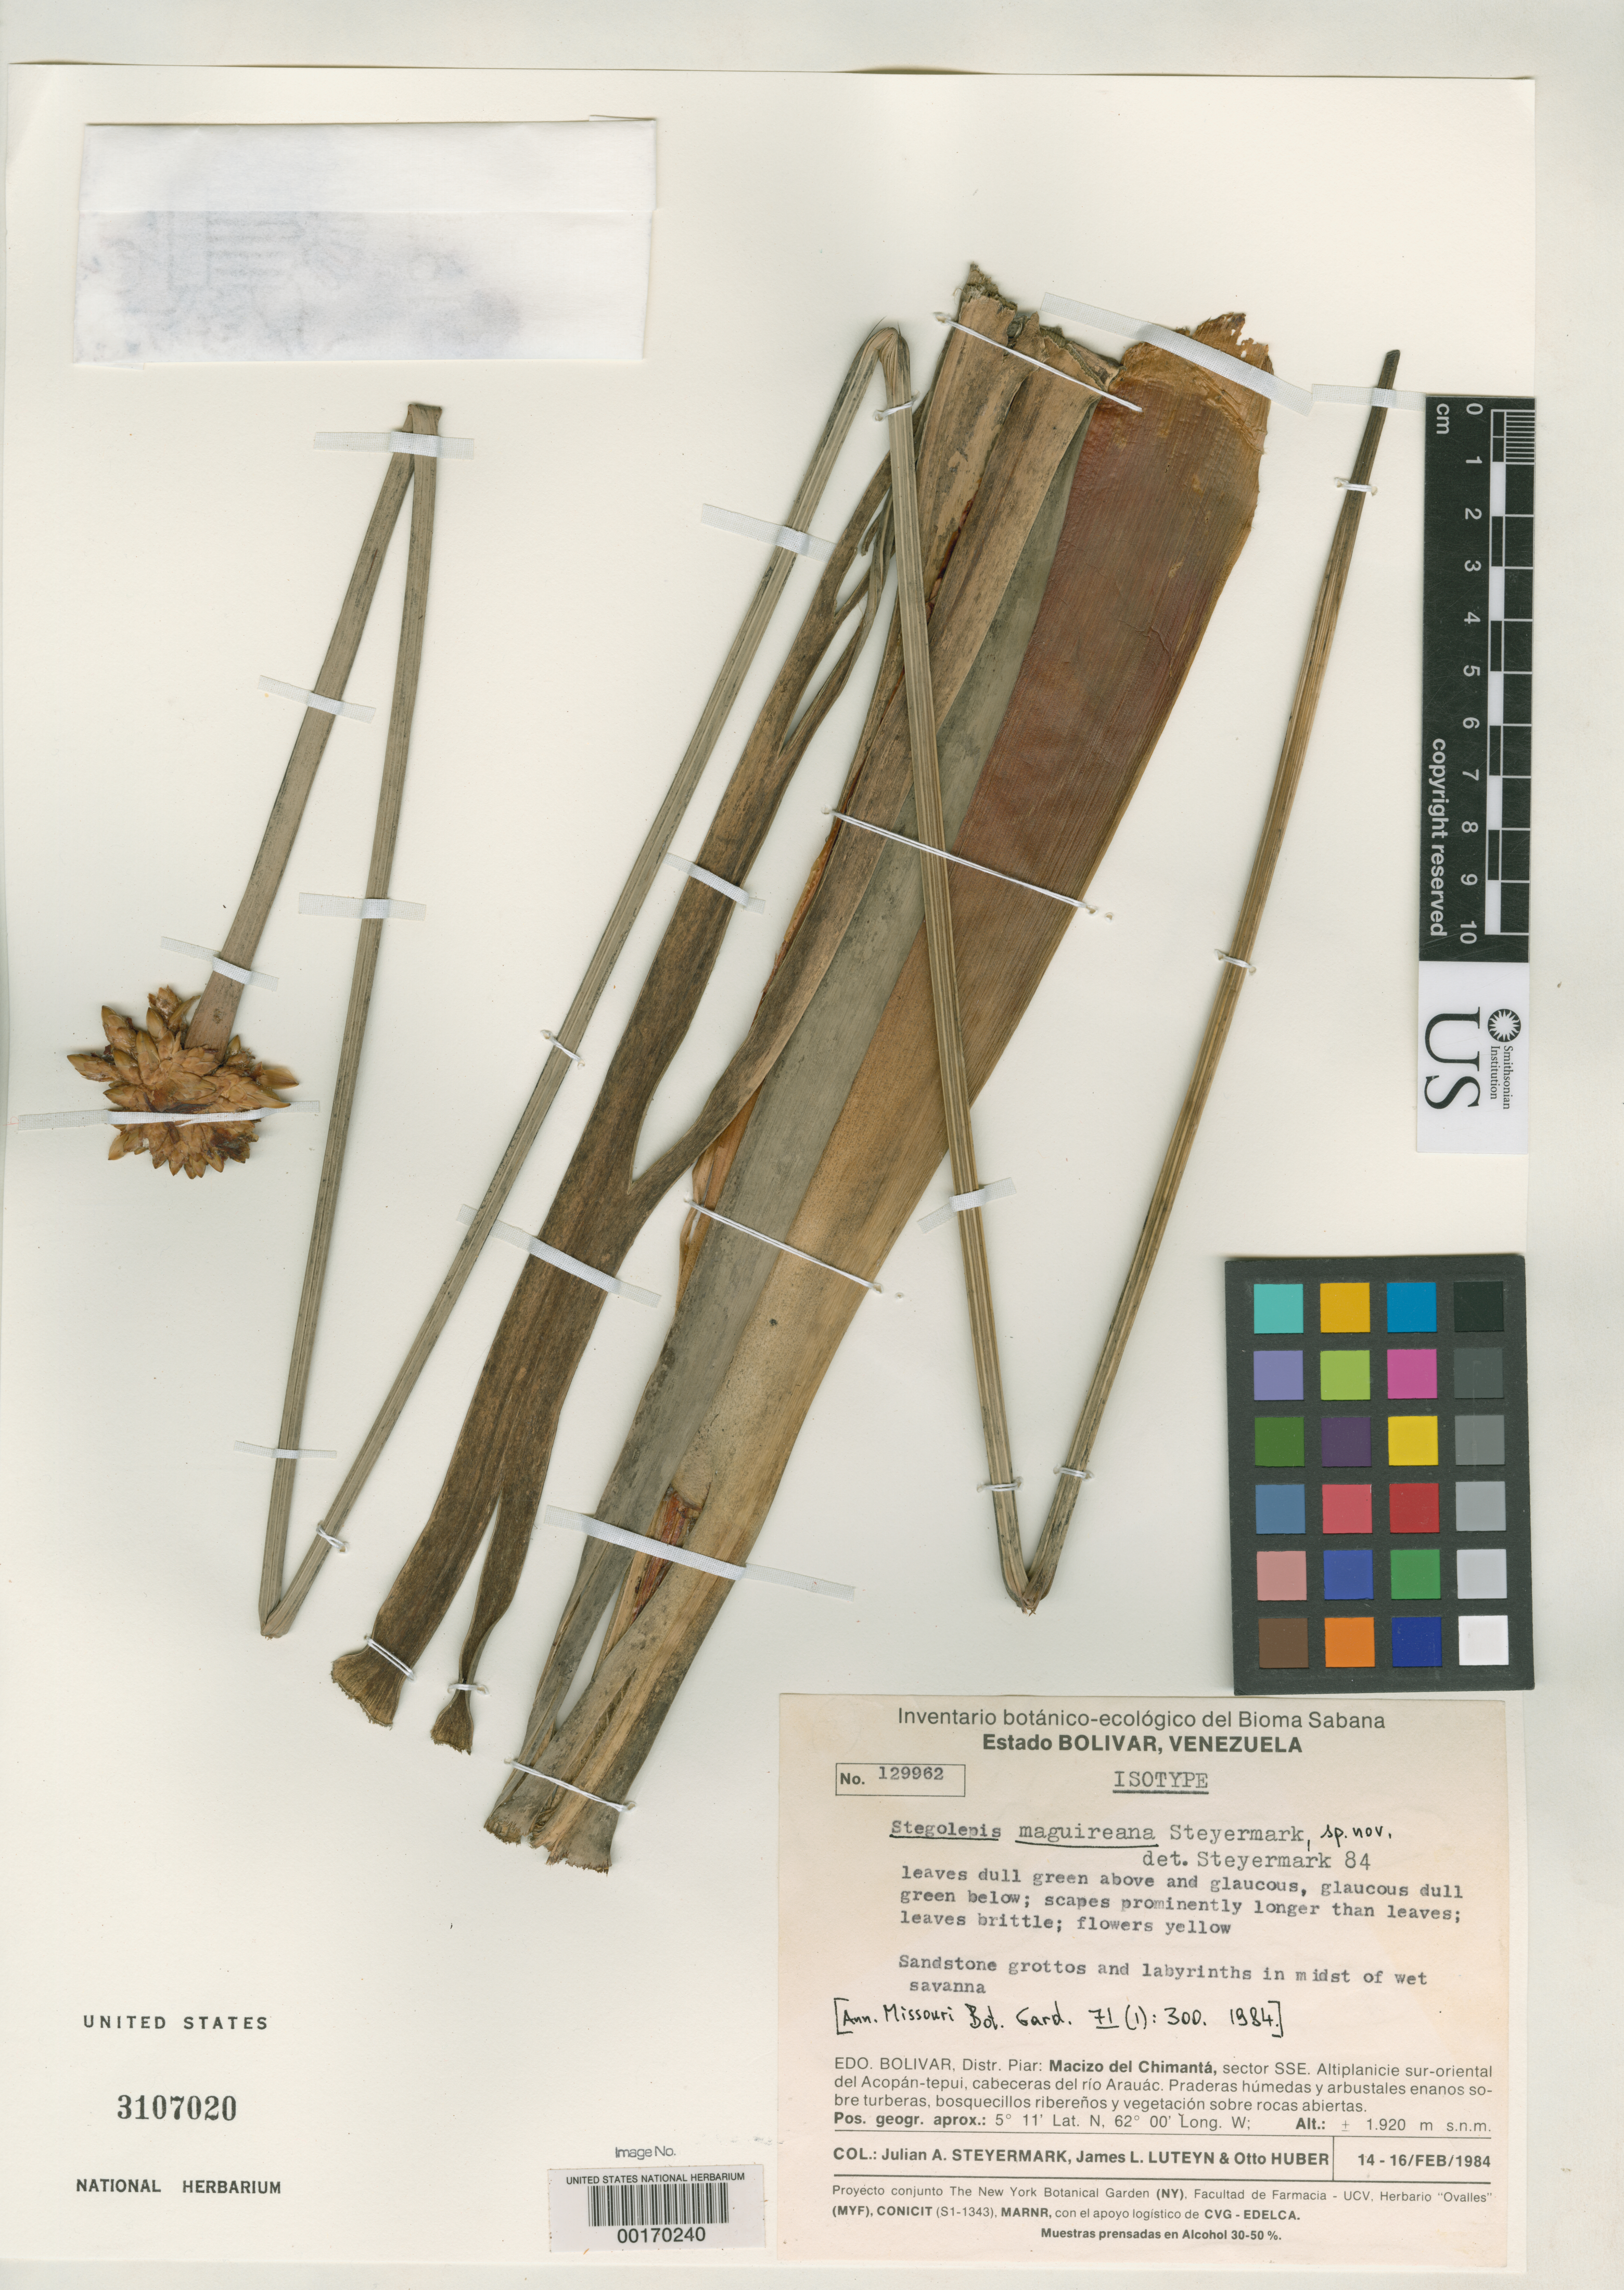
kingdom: Plantae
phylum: Tracheophyta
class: Liliopsida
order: Poales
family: Rapateaceae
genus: Stegolepis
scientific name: Stegolepis maguireana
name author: Steyerm.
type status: Isotype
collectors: J. Steyermark, J. L. Luteyn & O. Huber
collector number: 129962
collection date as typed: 14 Feb 1984 to 16 Feb 1984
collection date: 1984-02-14/1984-02-16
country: Venezuela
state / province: Bolivar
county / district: Piar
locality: Massif of Chimanta, SSE sector, SE plateau of Acopan-Tepui, headwaters of Rio Arauac.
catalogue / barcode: US 3107020